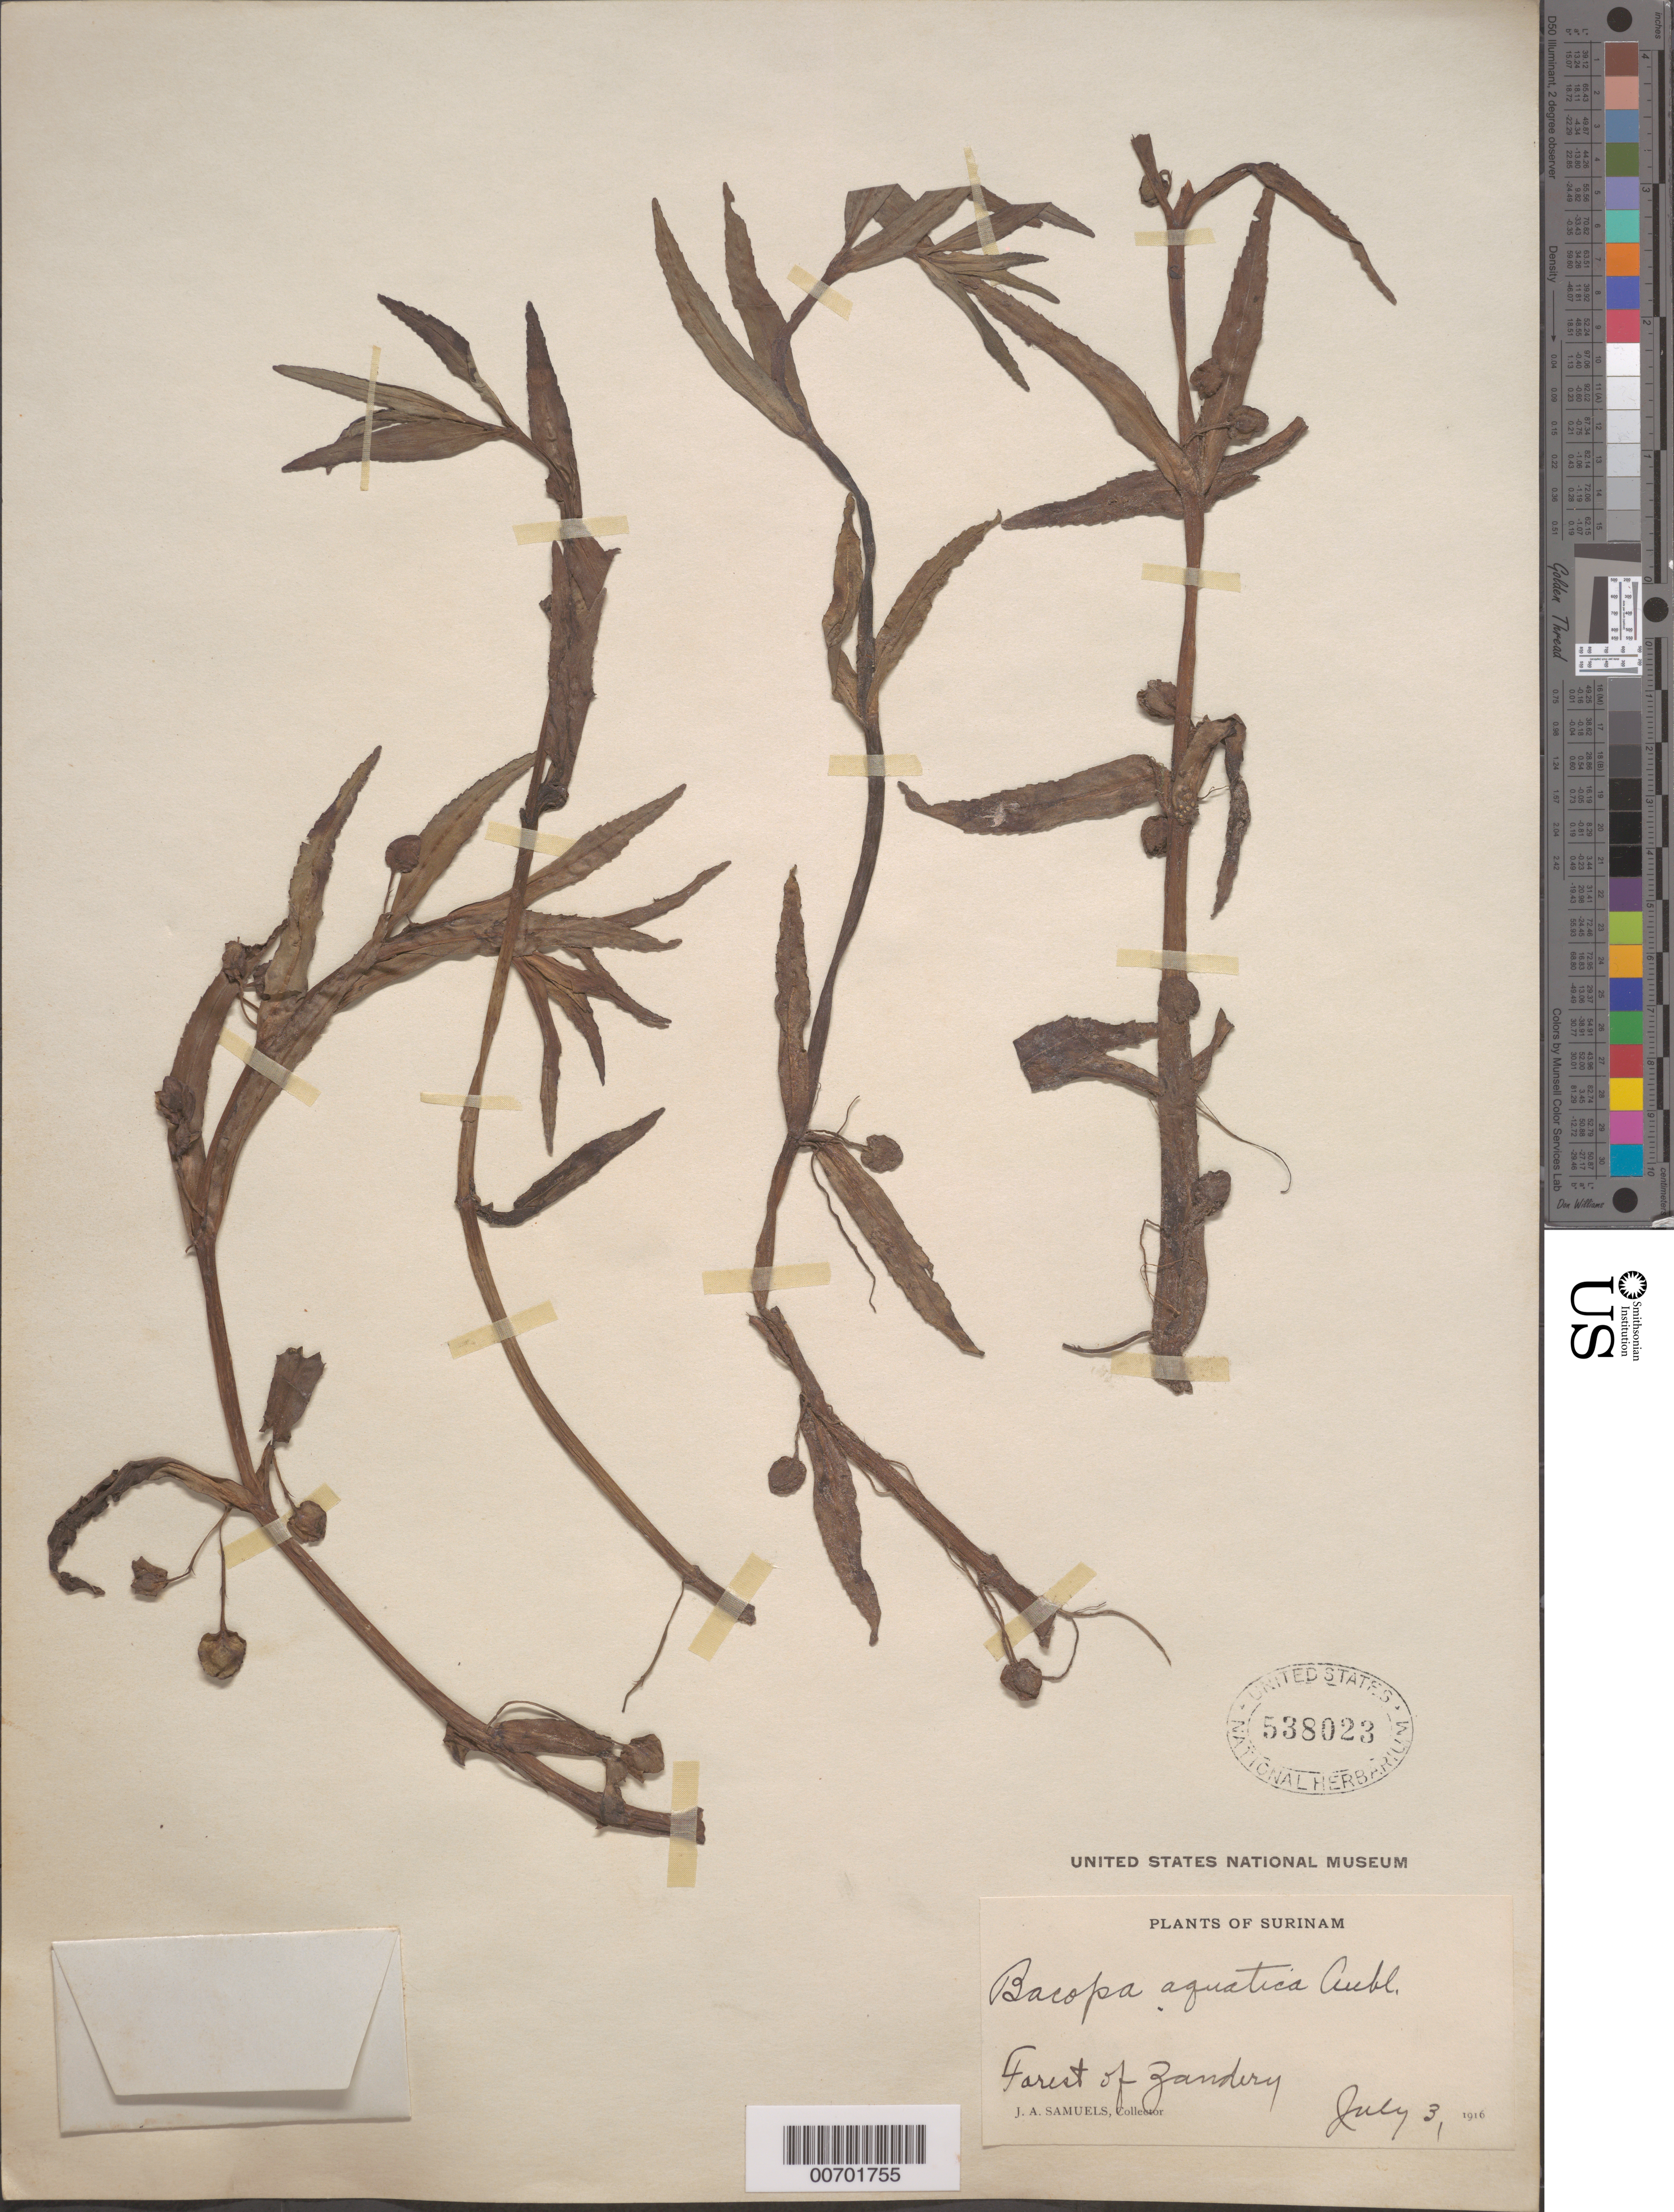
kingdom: Plantae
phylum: Tracheophyta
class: Magnoliopsida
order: Lamiales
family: Plantaginaceae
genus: Bacopa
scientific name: Bacopa aquatica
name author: Aubl.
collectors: J. A. Samuels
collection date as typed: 3-Jul-16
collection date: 1916-07-03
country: Suriname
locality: Zanderij I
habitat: Forest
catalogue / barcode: US 538023